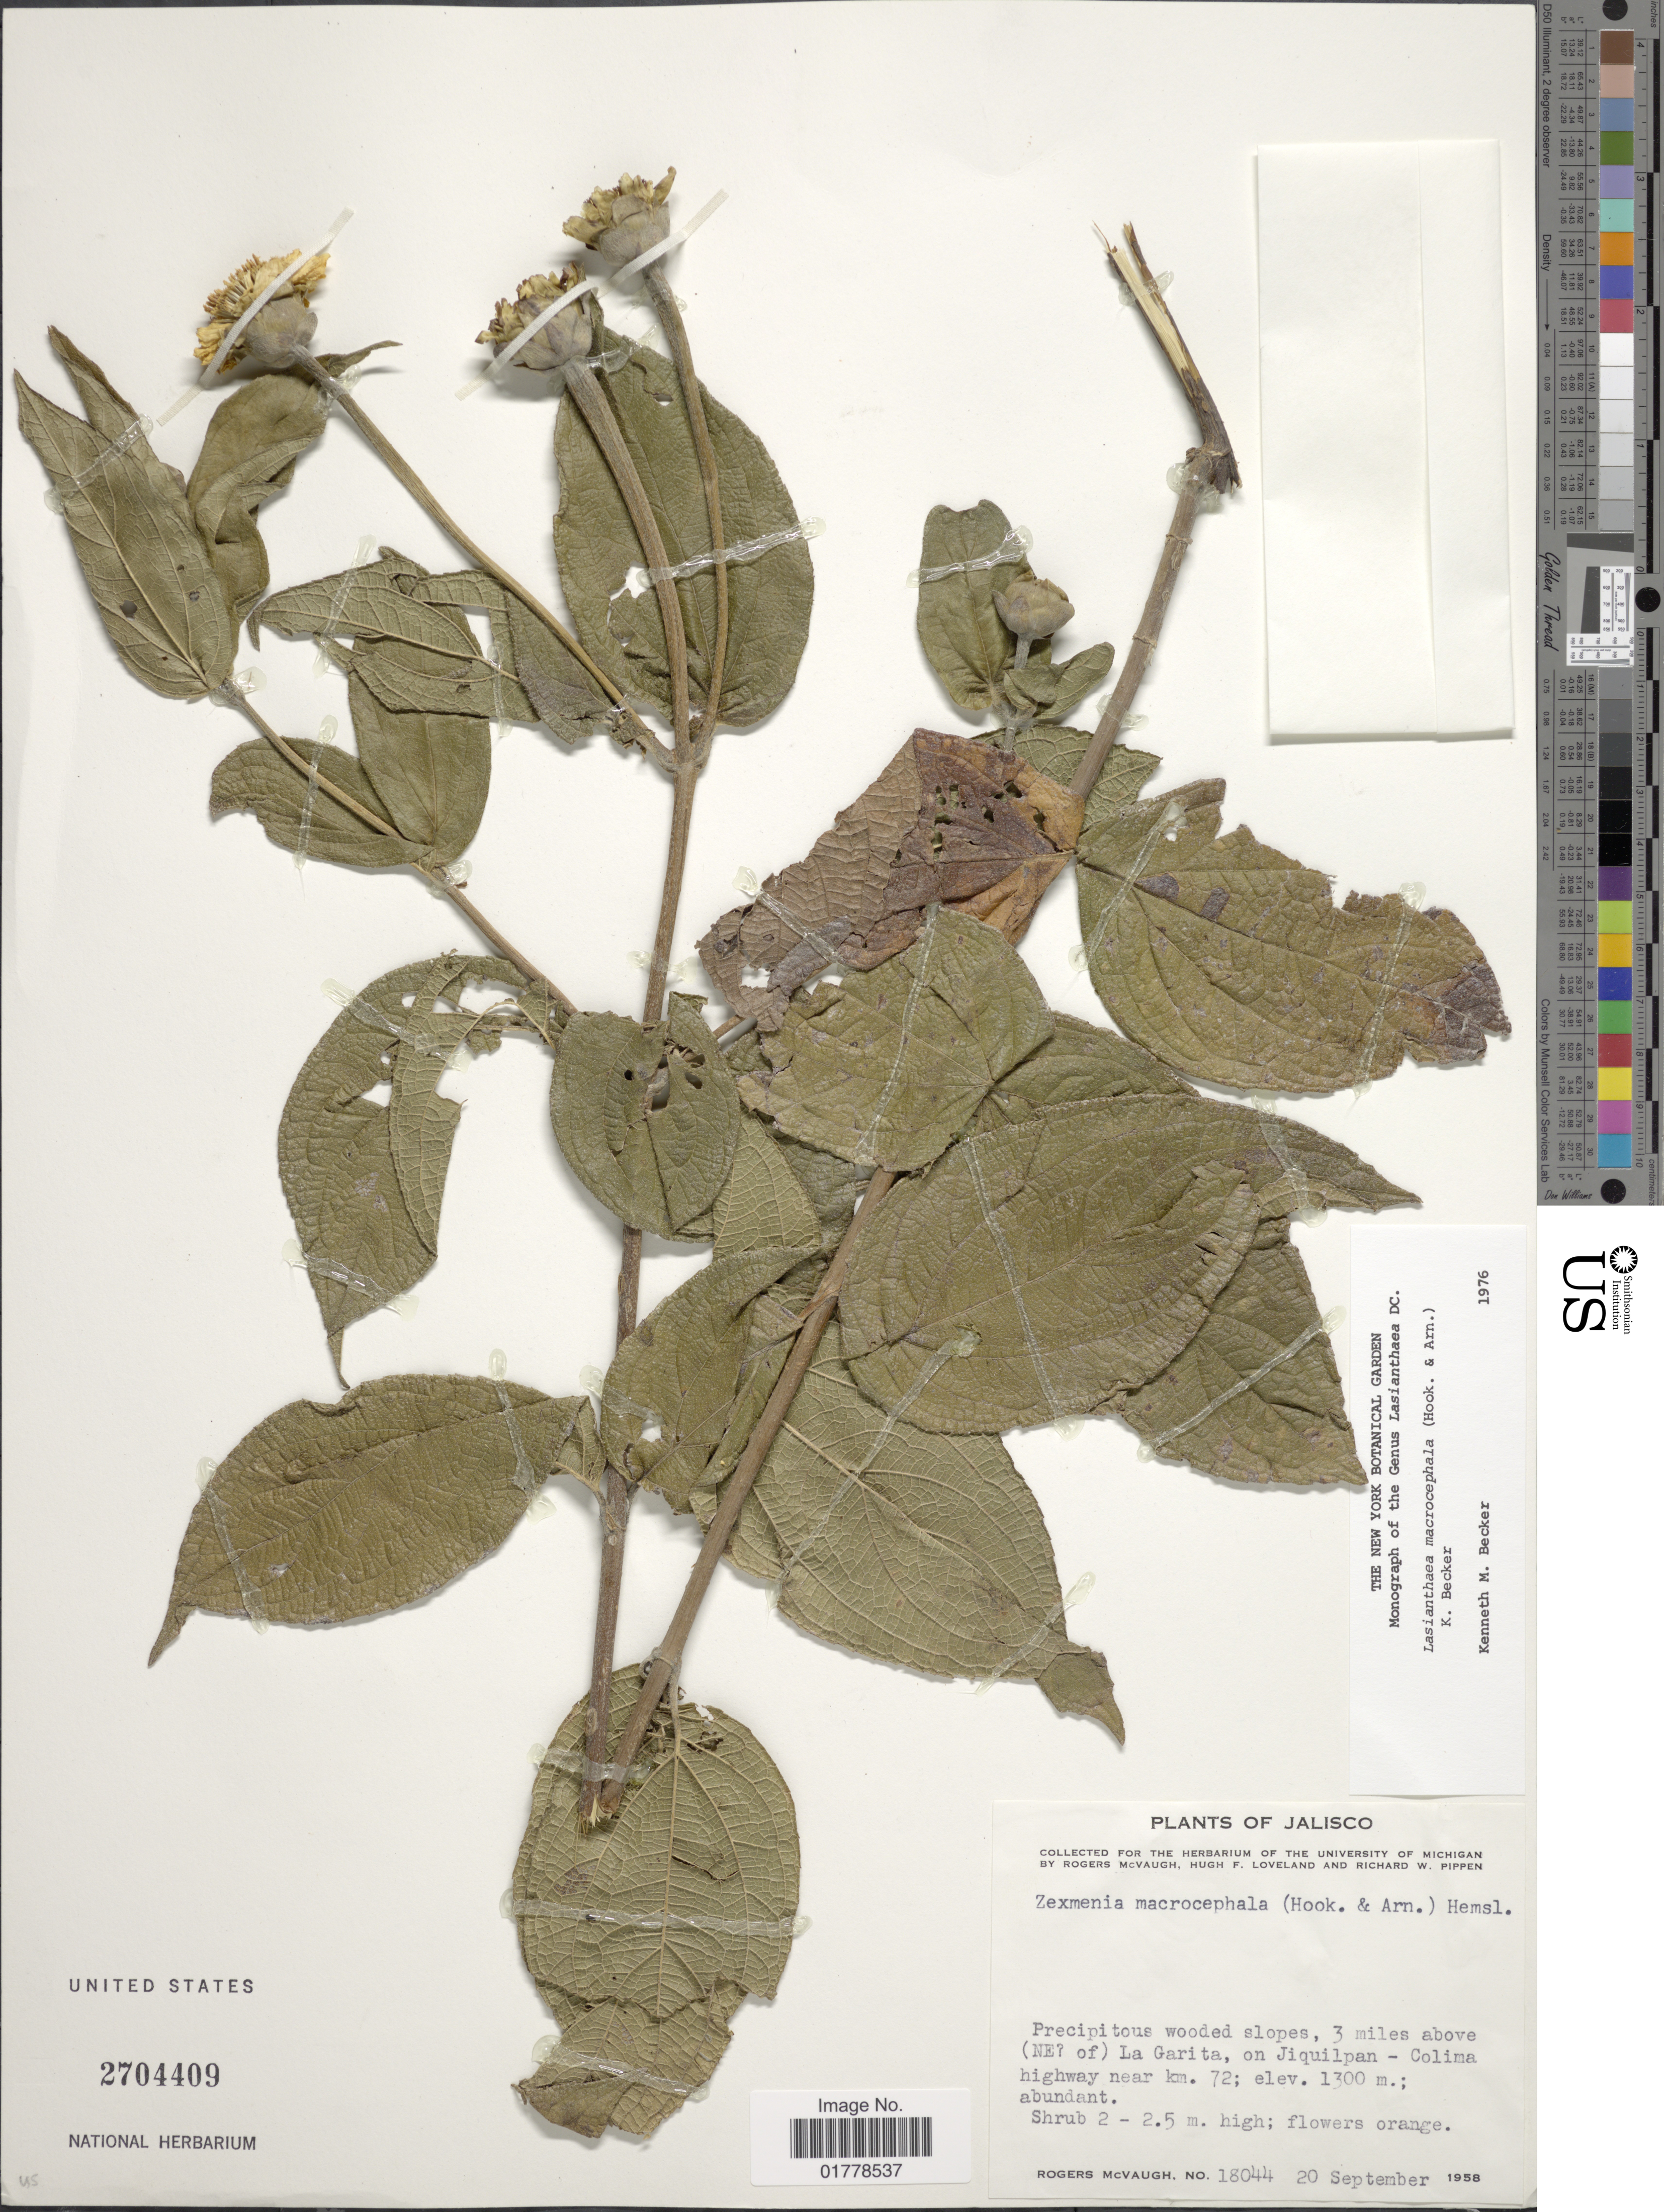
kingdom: Plantae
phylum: Tracheophyta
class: Magnoliopsida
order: Asterales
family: Asteraceae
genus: Lasianthaea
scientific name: Lasianthaea macrocephala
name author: (Hook. & Arn.) K.M. Becker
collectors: R. McVaugh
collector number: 18044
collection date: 1958-09-20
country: Mexico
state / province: Jalisco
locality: Precipitous wooded slopes, 3 miles above (NE of) la Garita, on Jiquilpan - Colima highway near km. 72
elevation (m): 1300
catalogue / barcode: US 2704409